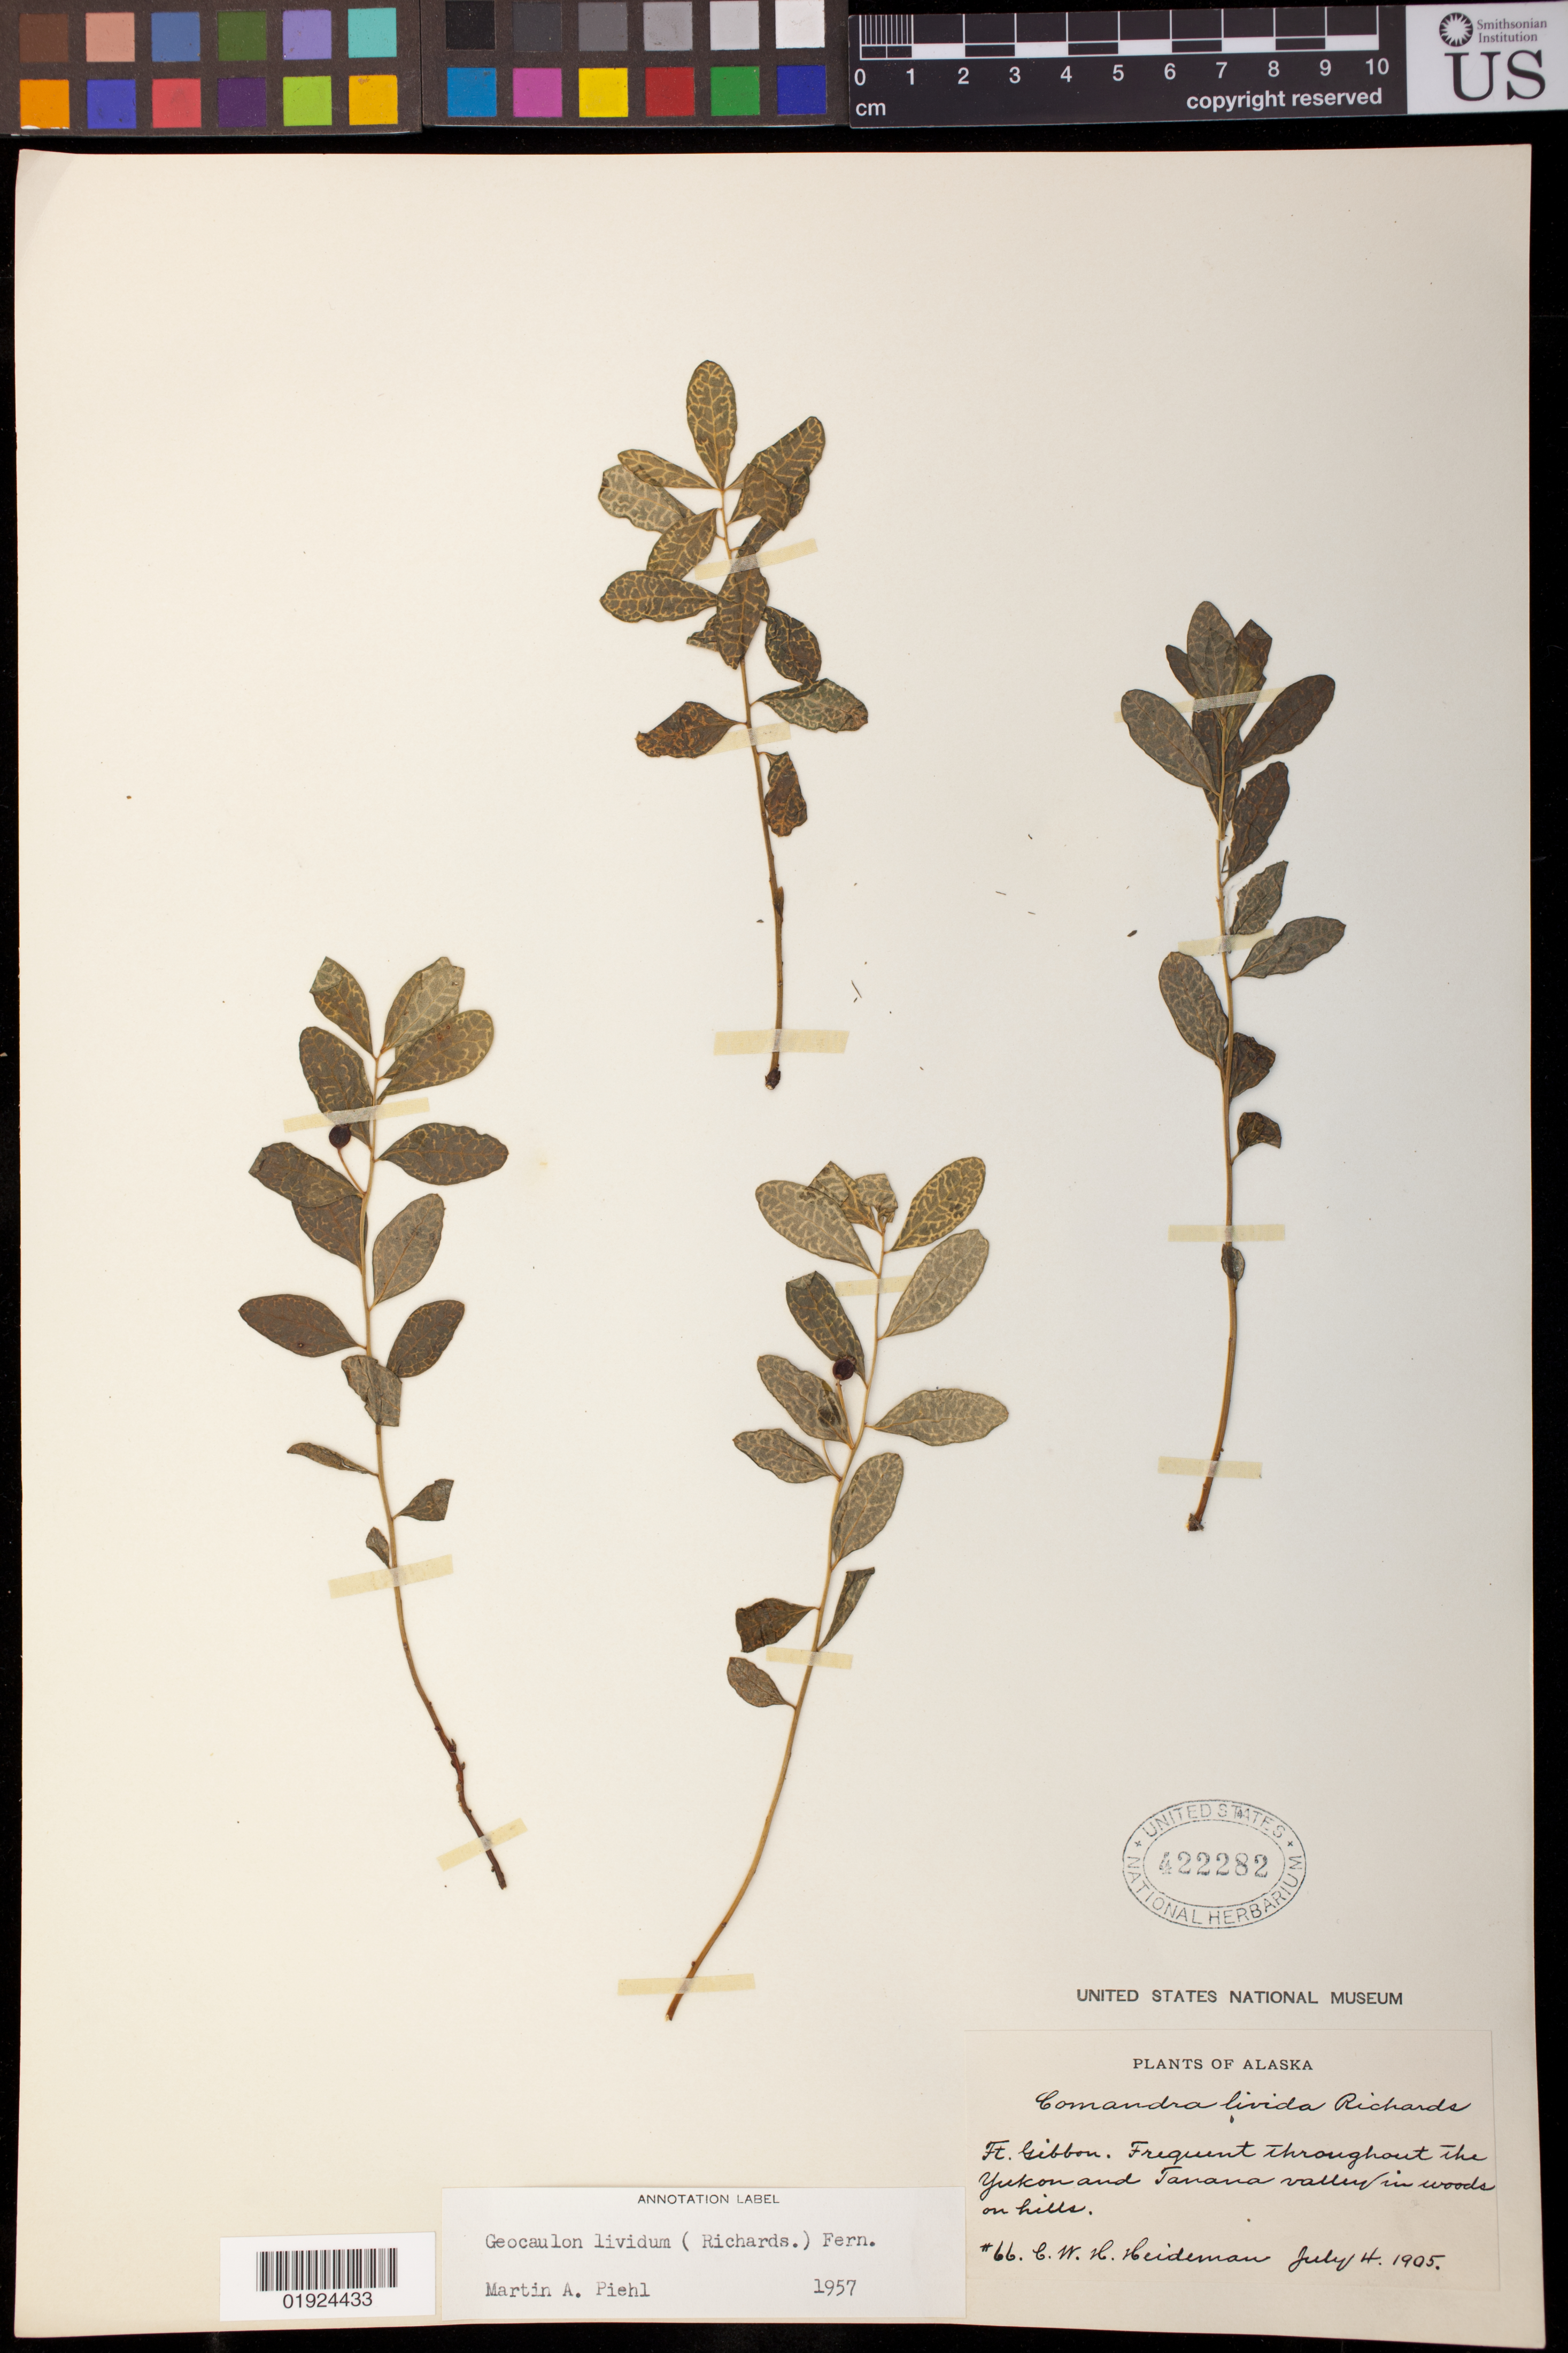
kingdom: Plantae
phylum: Tracheophyta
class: Magnoliopsida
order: Santalales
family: Comandraceae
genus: Geocaulon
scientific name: Geocaulon lividum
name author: (Richardson) Fernald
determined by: Piehl, M. A.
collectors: C. Heideman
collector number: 66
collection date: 1905-07-04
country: United States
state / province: Alaska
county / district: Yukon-Koyukuk C. A.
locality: Ft. Gibbon. Frequent throughout the Yukon and Tanana valley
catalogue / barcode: US 422282